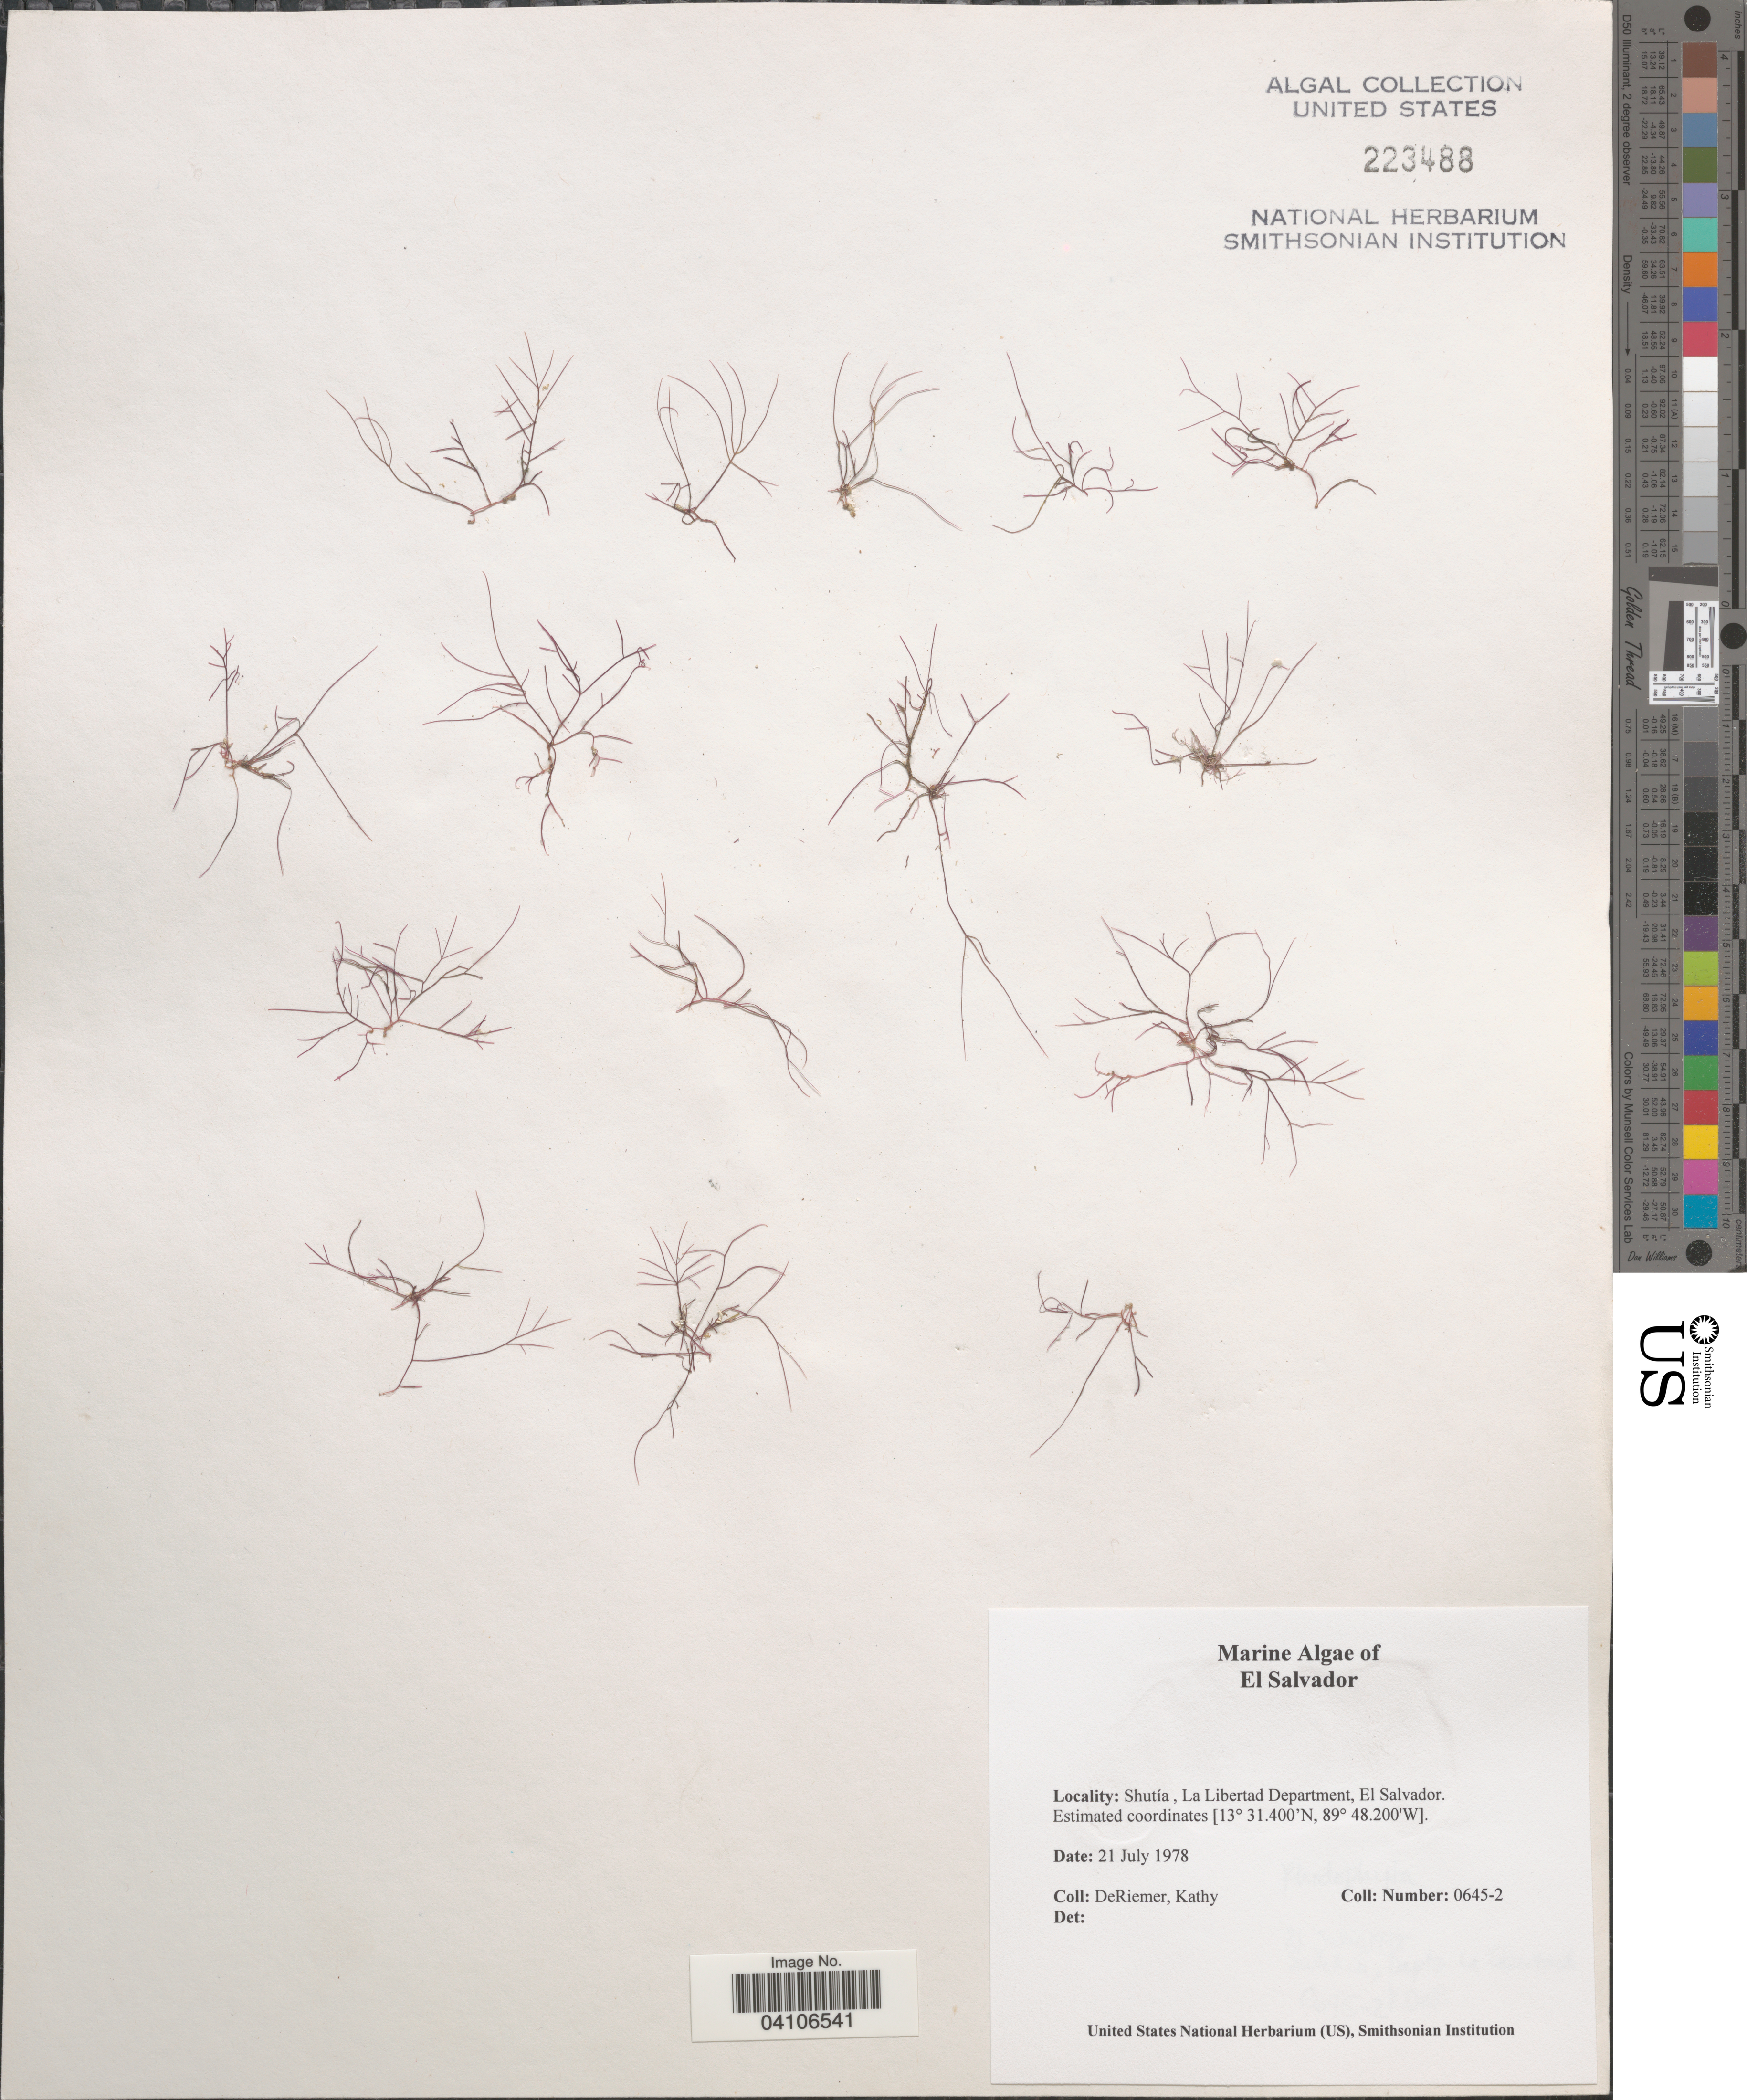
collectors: K. DeRiemer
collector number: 0645-2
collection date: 1978-07-21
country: El Salvador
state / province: La Libertad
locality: Shutía, La Libertad Department.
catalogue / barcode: US 223488